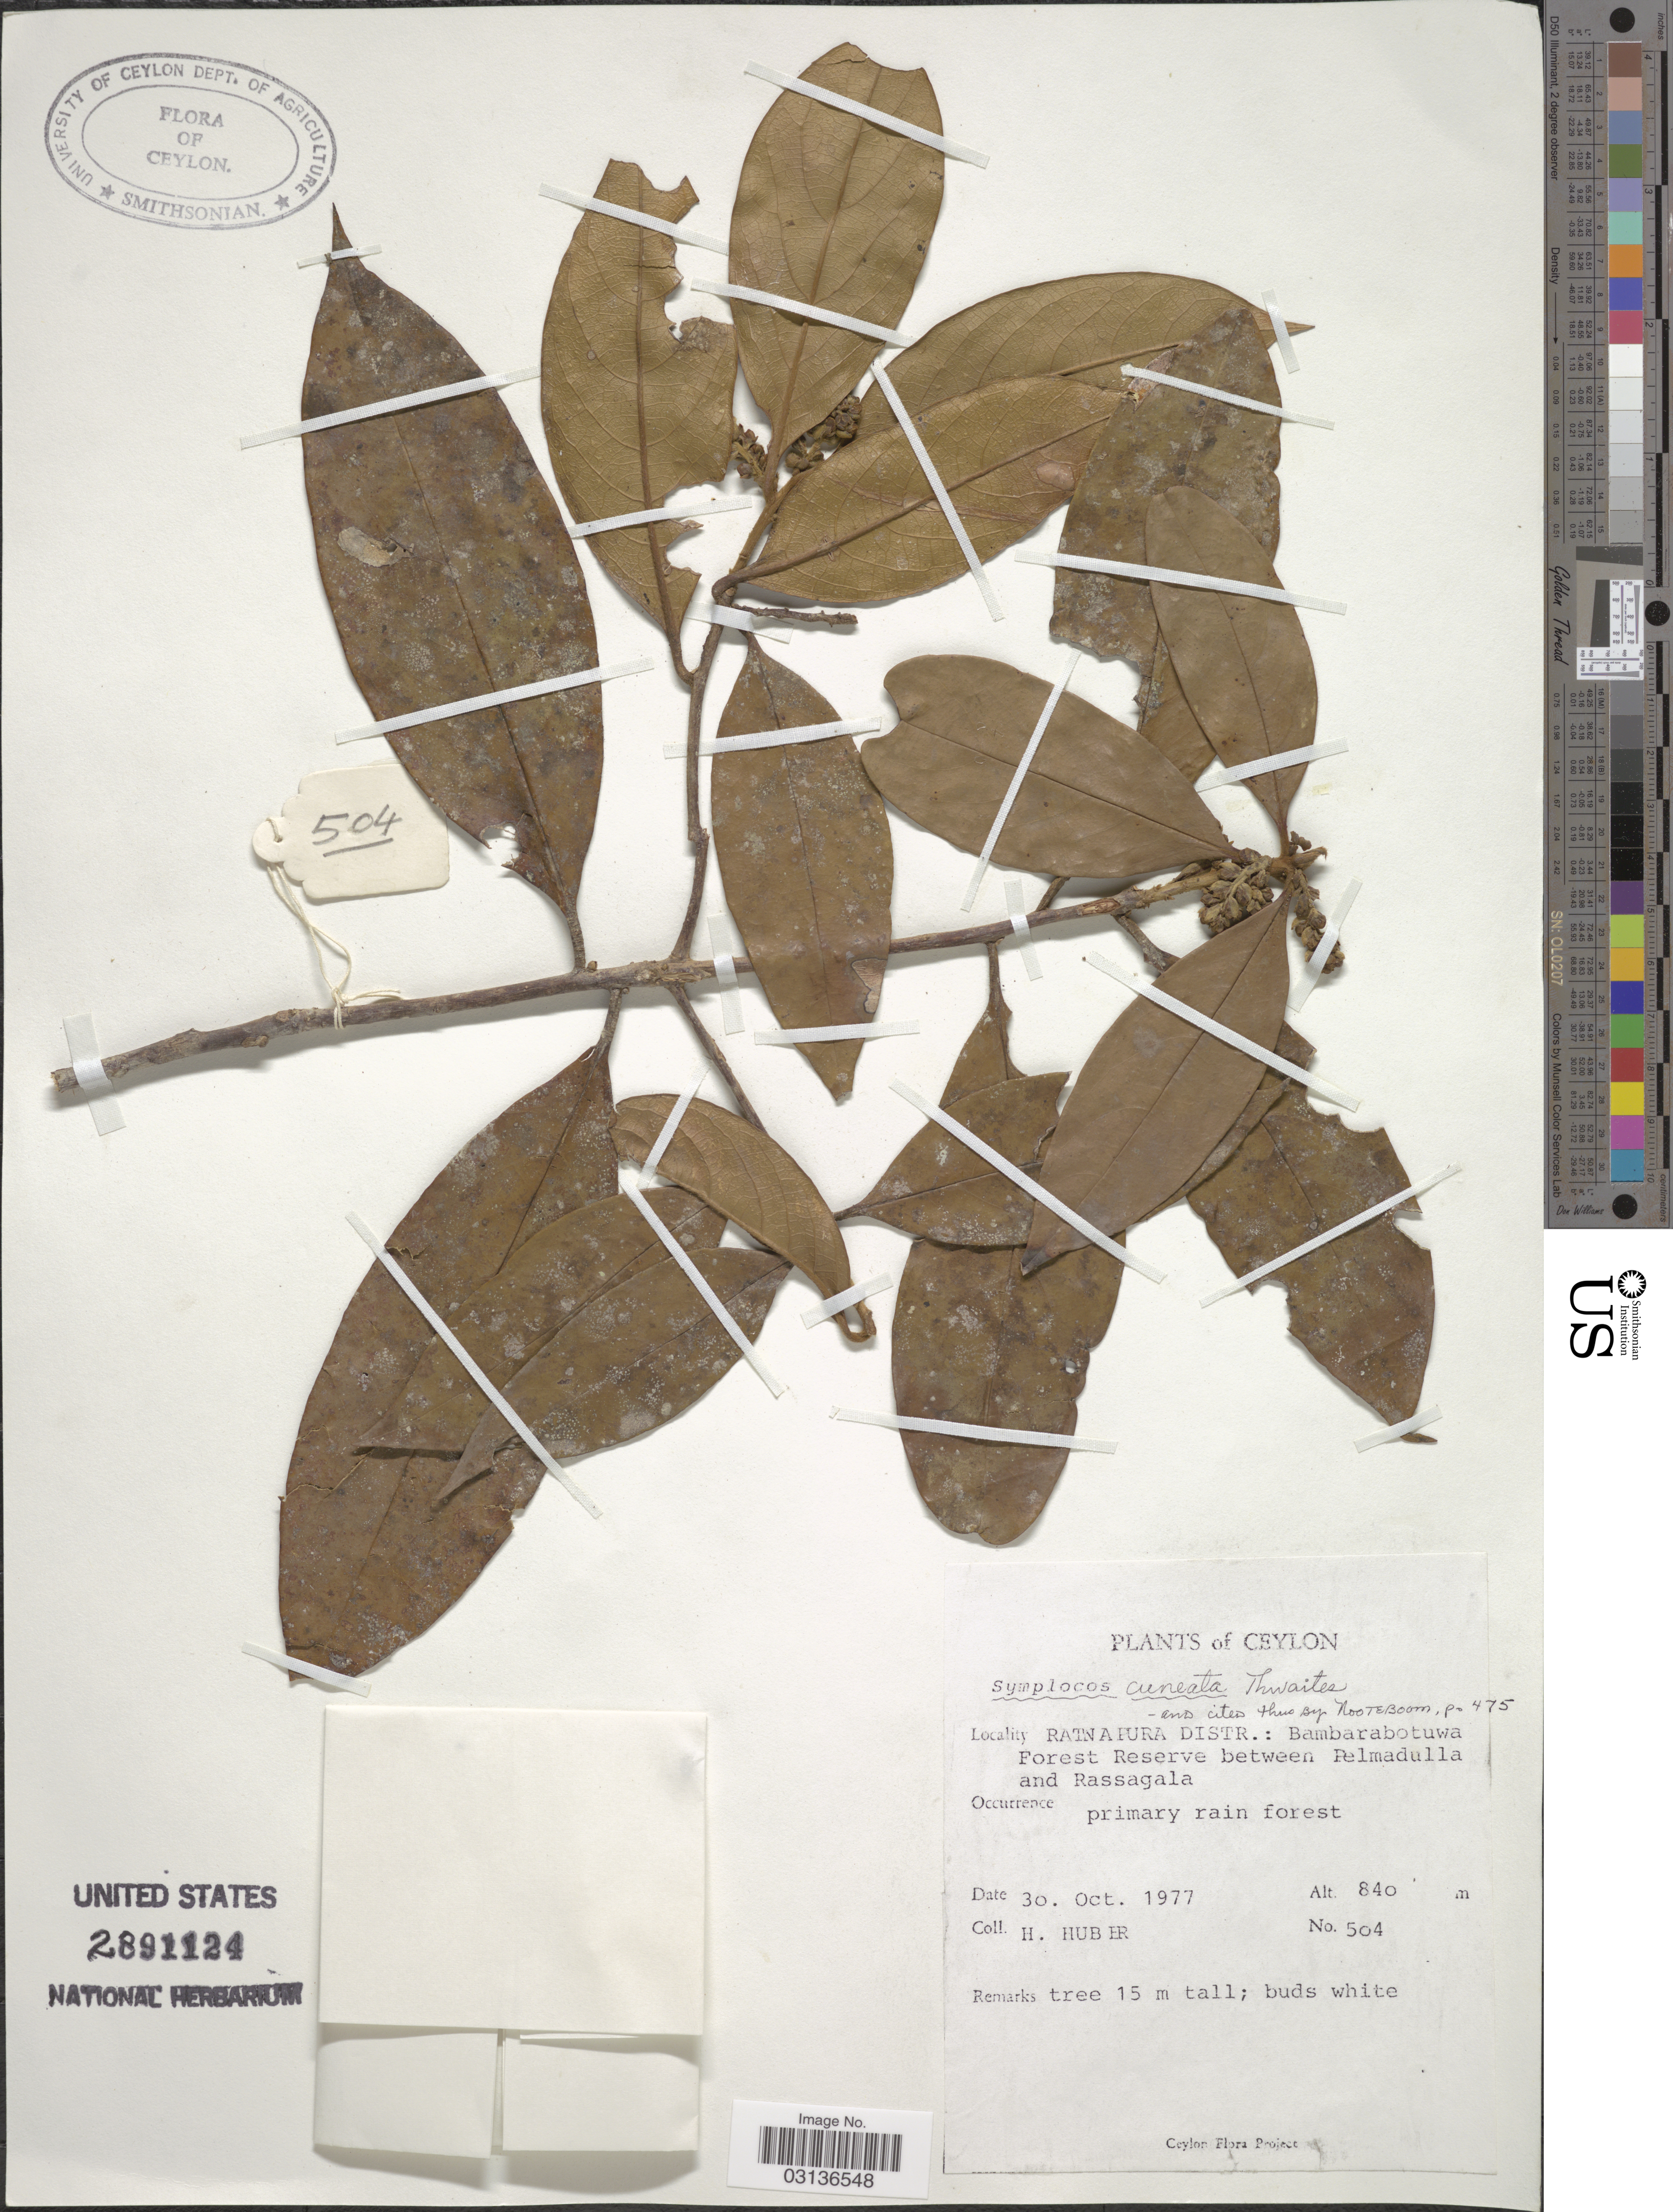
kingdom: Plantae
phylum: Tracheophyta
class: Magnoliopsida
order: Ericales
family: Symplocaceae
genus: Symplocos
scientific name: Symplocos cuneata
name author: Thwaites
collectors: H. Huber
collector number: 504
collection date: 1977-10-30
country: Sri Lanka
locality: Ceylon. Ratnapura Distr.: Bambarabotuwa Forest Reserve between Pelmadulla and Rassagala.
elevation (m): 840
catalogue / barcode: US 2891124